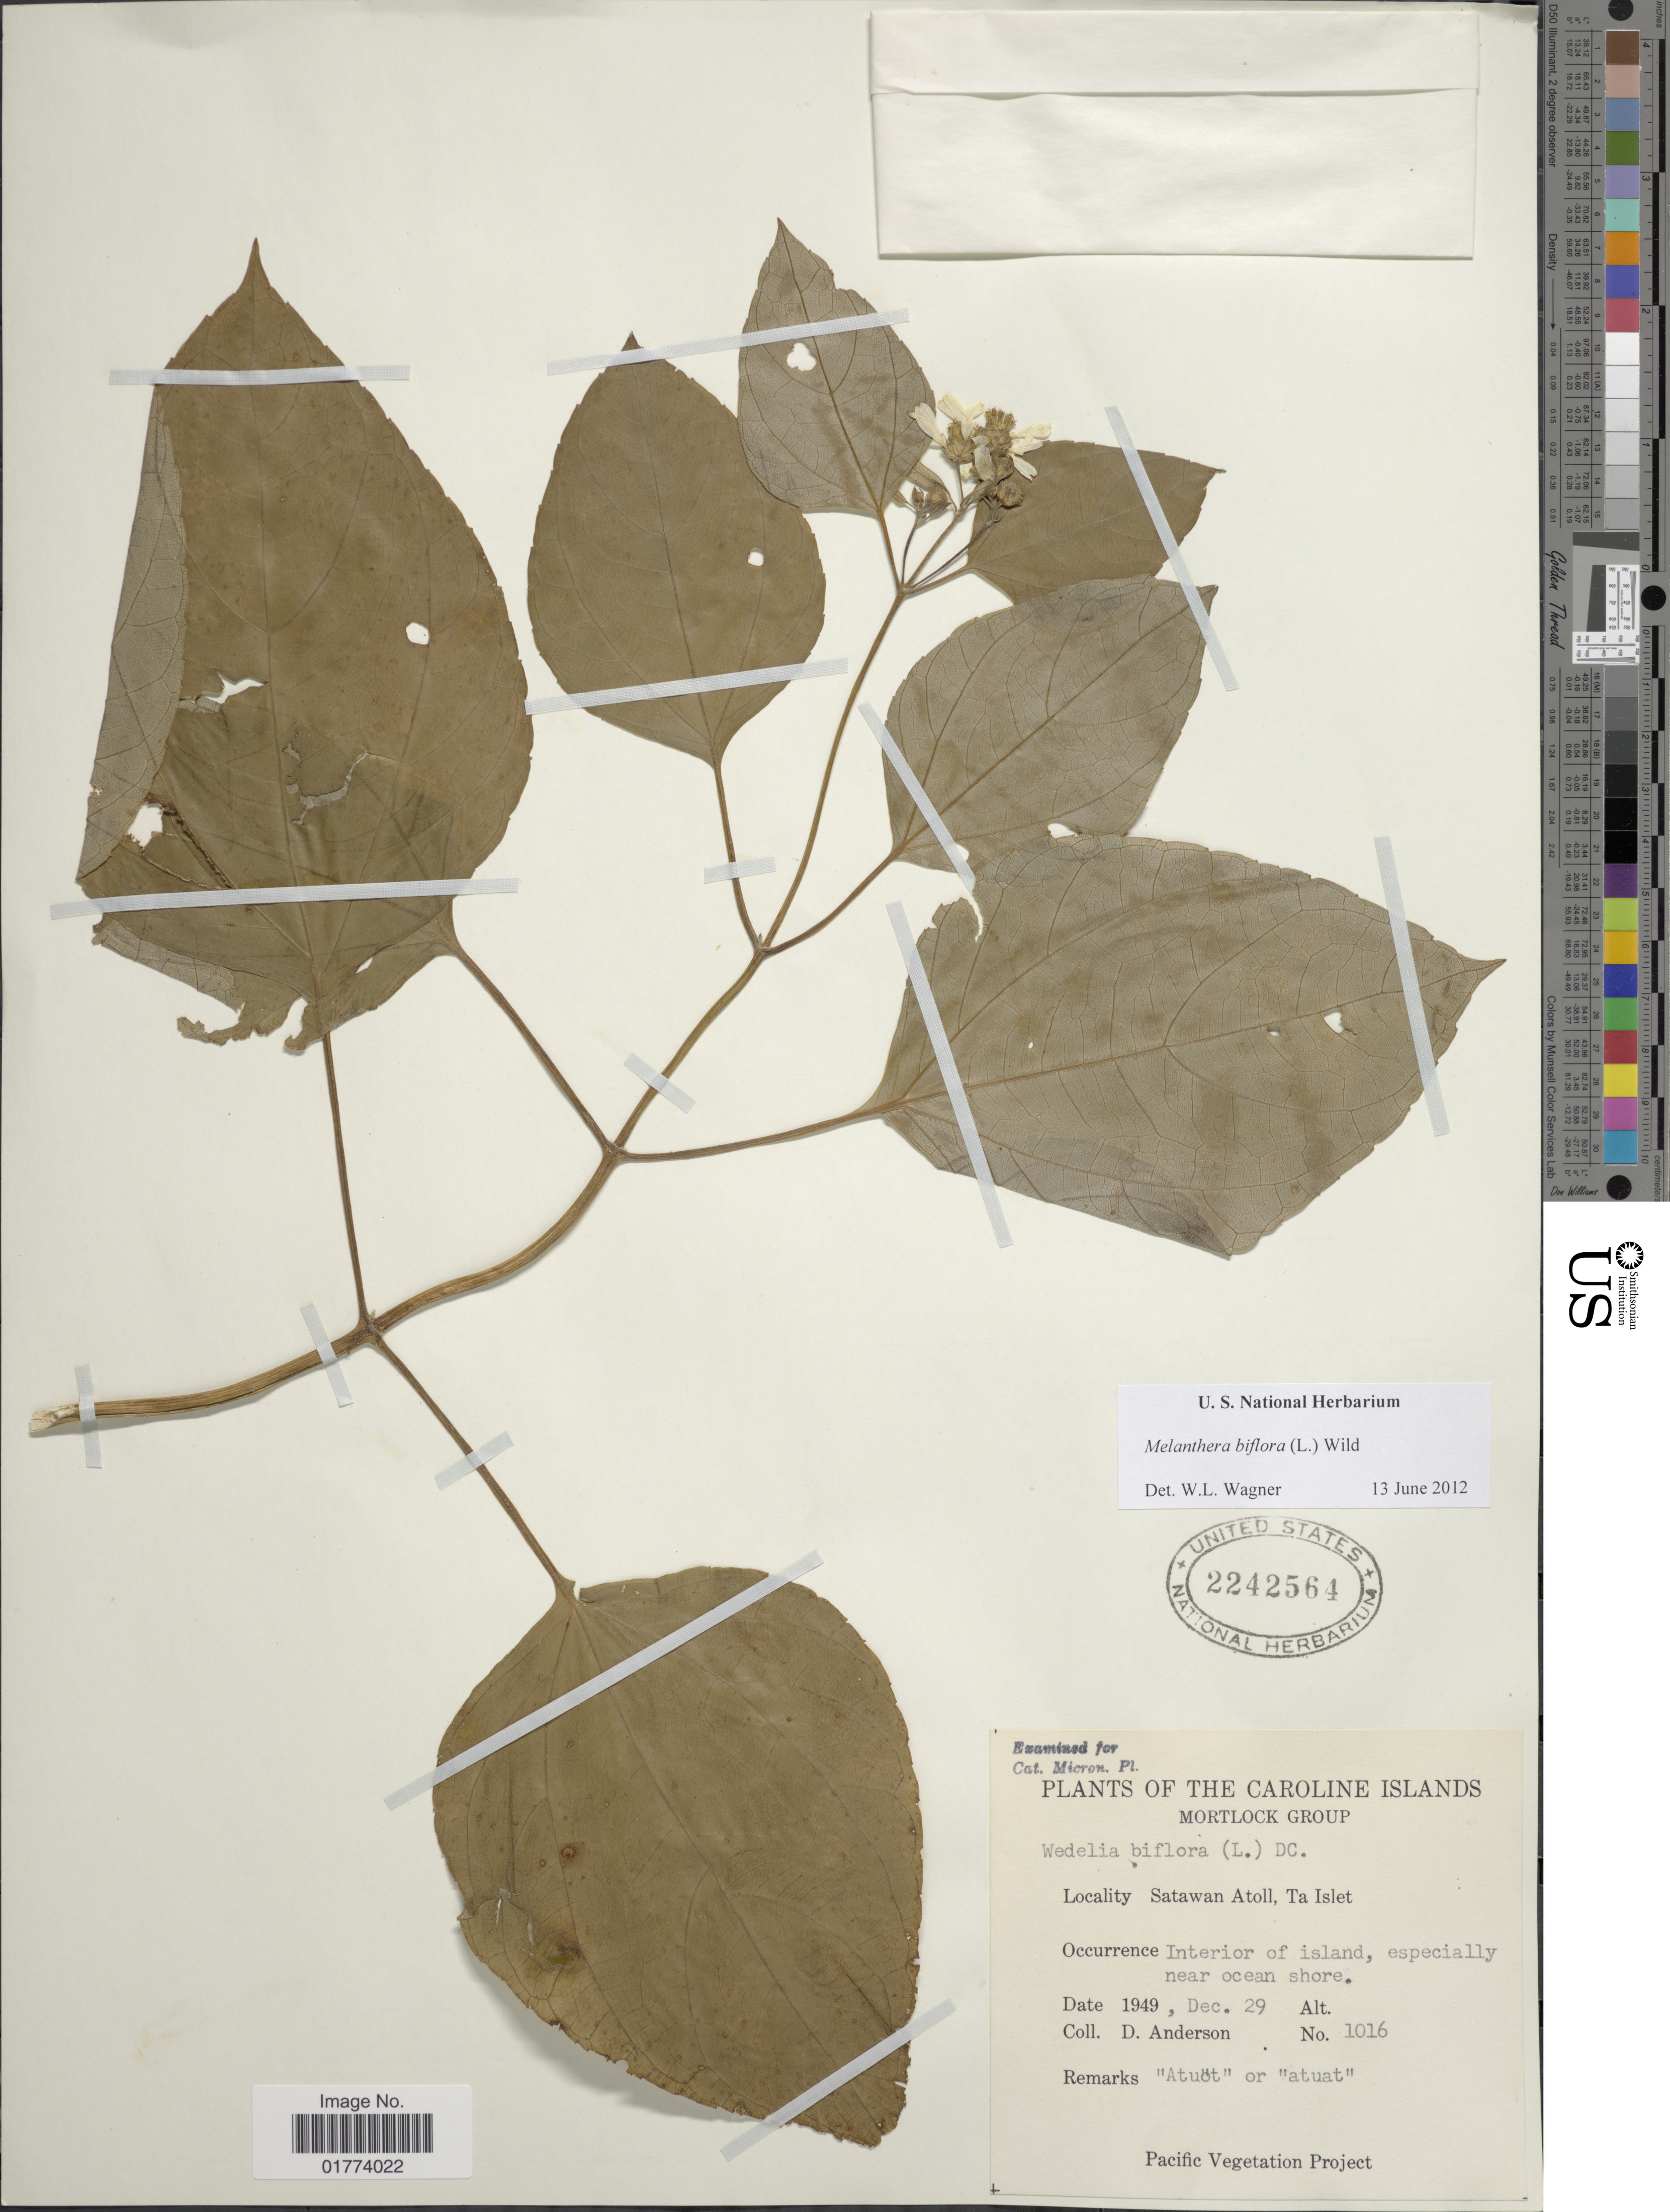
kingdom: Plantae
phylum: Tracheophyta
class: Magnoliopsida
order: Asterales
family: Asteraceae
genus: Wollastonia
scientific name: Wollastonia biflora var. biflora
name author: (L.) DC.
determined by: Wagner, W. L., (BOT), Smithsonian Institution - National Museum of Natural History (UNITED STATES)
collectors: D. Anderson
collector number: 1016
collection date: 1949-12-29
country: Micronesia, Federated States of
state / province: Truk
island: Satawan Atoll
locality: Caroline Islands, Mortlock Group, Satawan Atoll, Ta Islet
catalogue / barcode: US 2242564